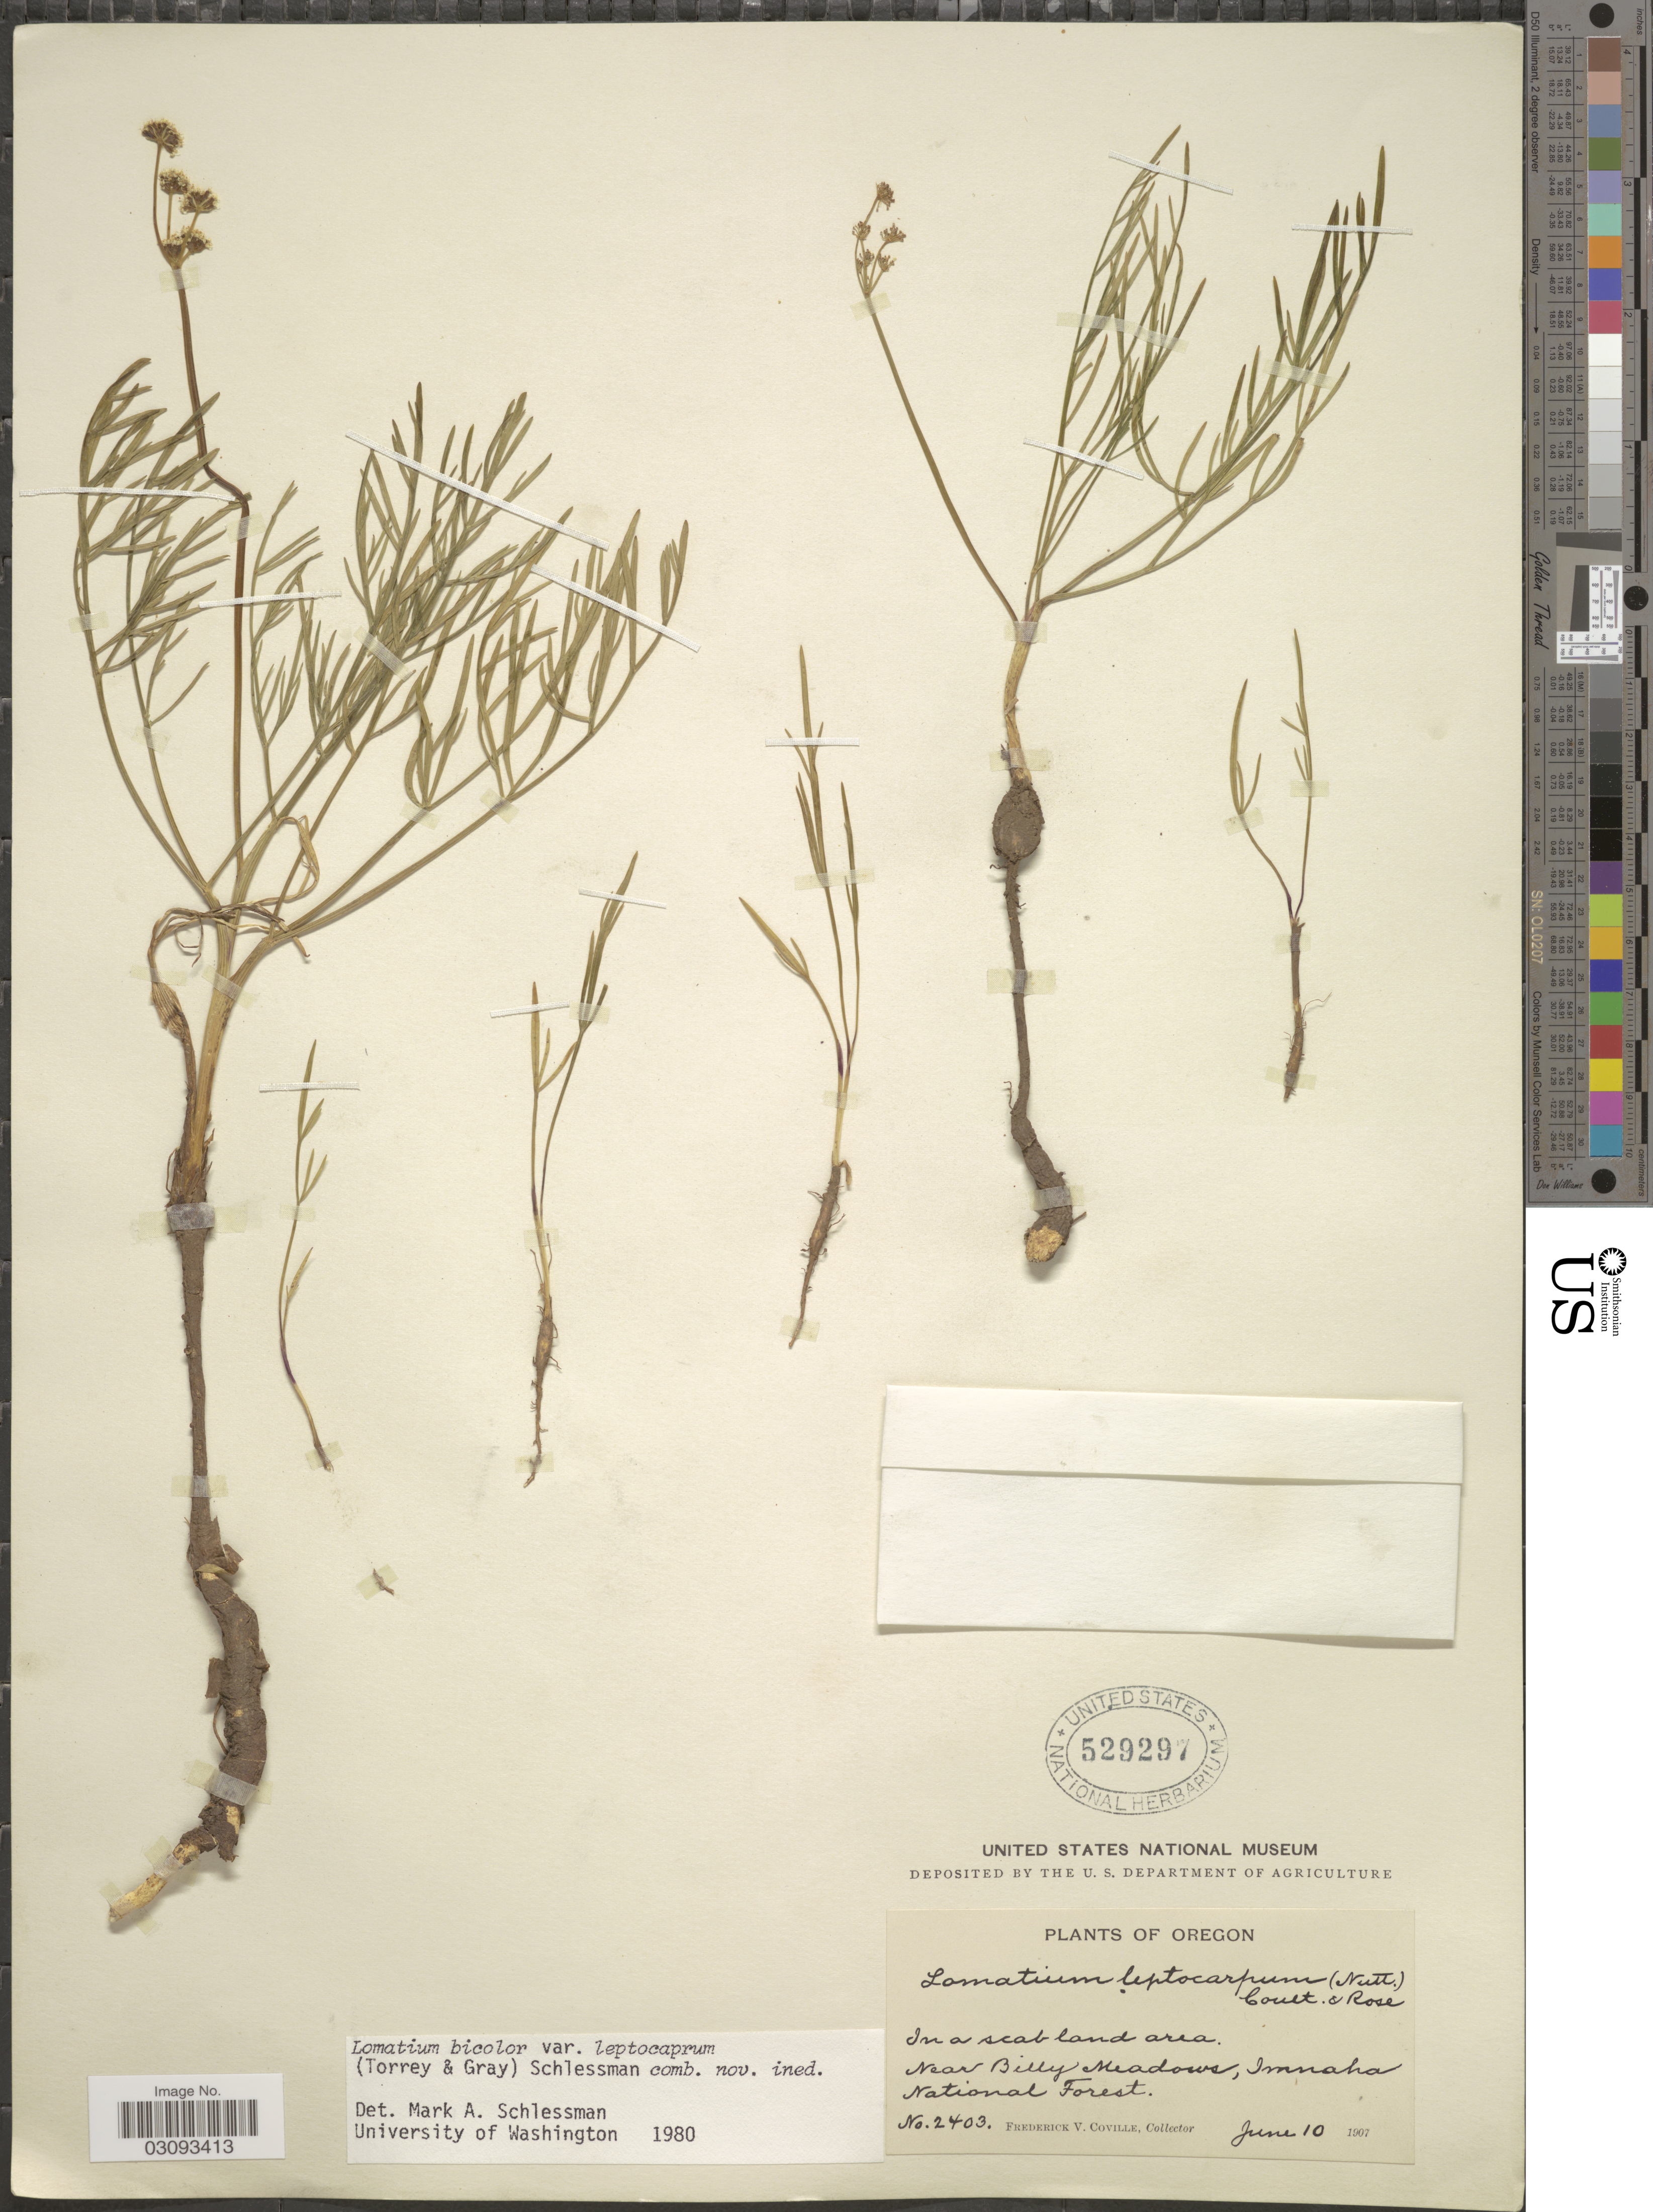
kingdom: Plantae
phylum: Tracheophyta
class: Magnoliopsida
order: Apiales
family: Apiaceae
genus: Lomatium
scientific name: Lomatium bicolor var. leptocarpum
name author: (Torr. & A. Gray) Schlessman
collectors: F. V. Coville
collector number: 2403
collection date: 1907-06-10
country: United States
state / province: Oregon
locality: In a scab land area. Near Billy Meadows, Imnaha National Forest.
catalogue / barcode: US 529297